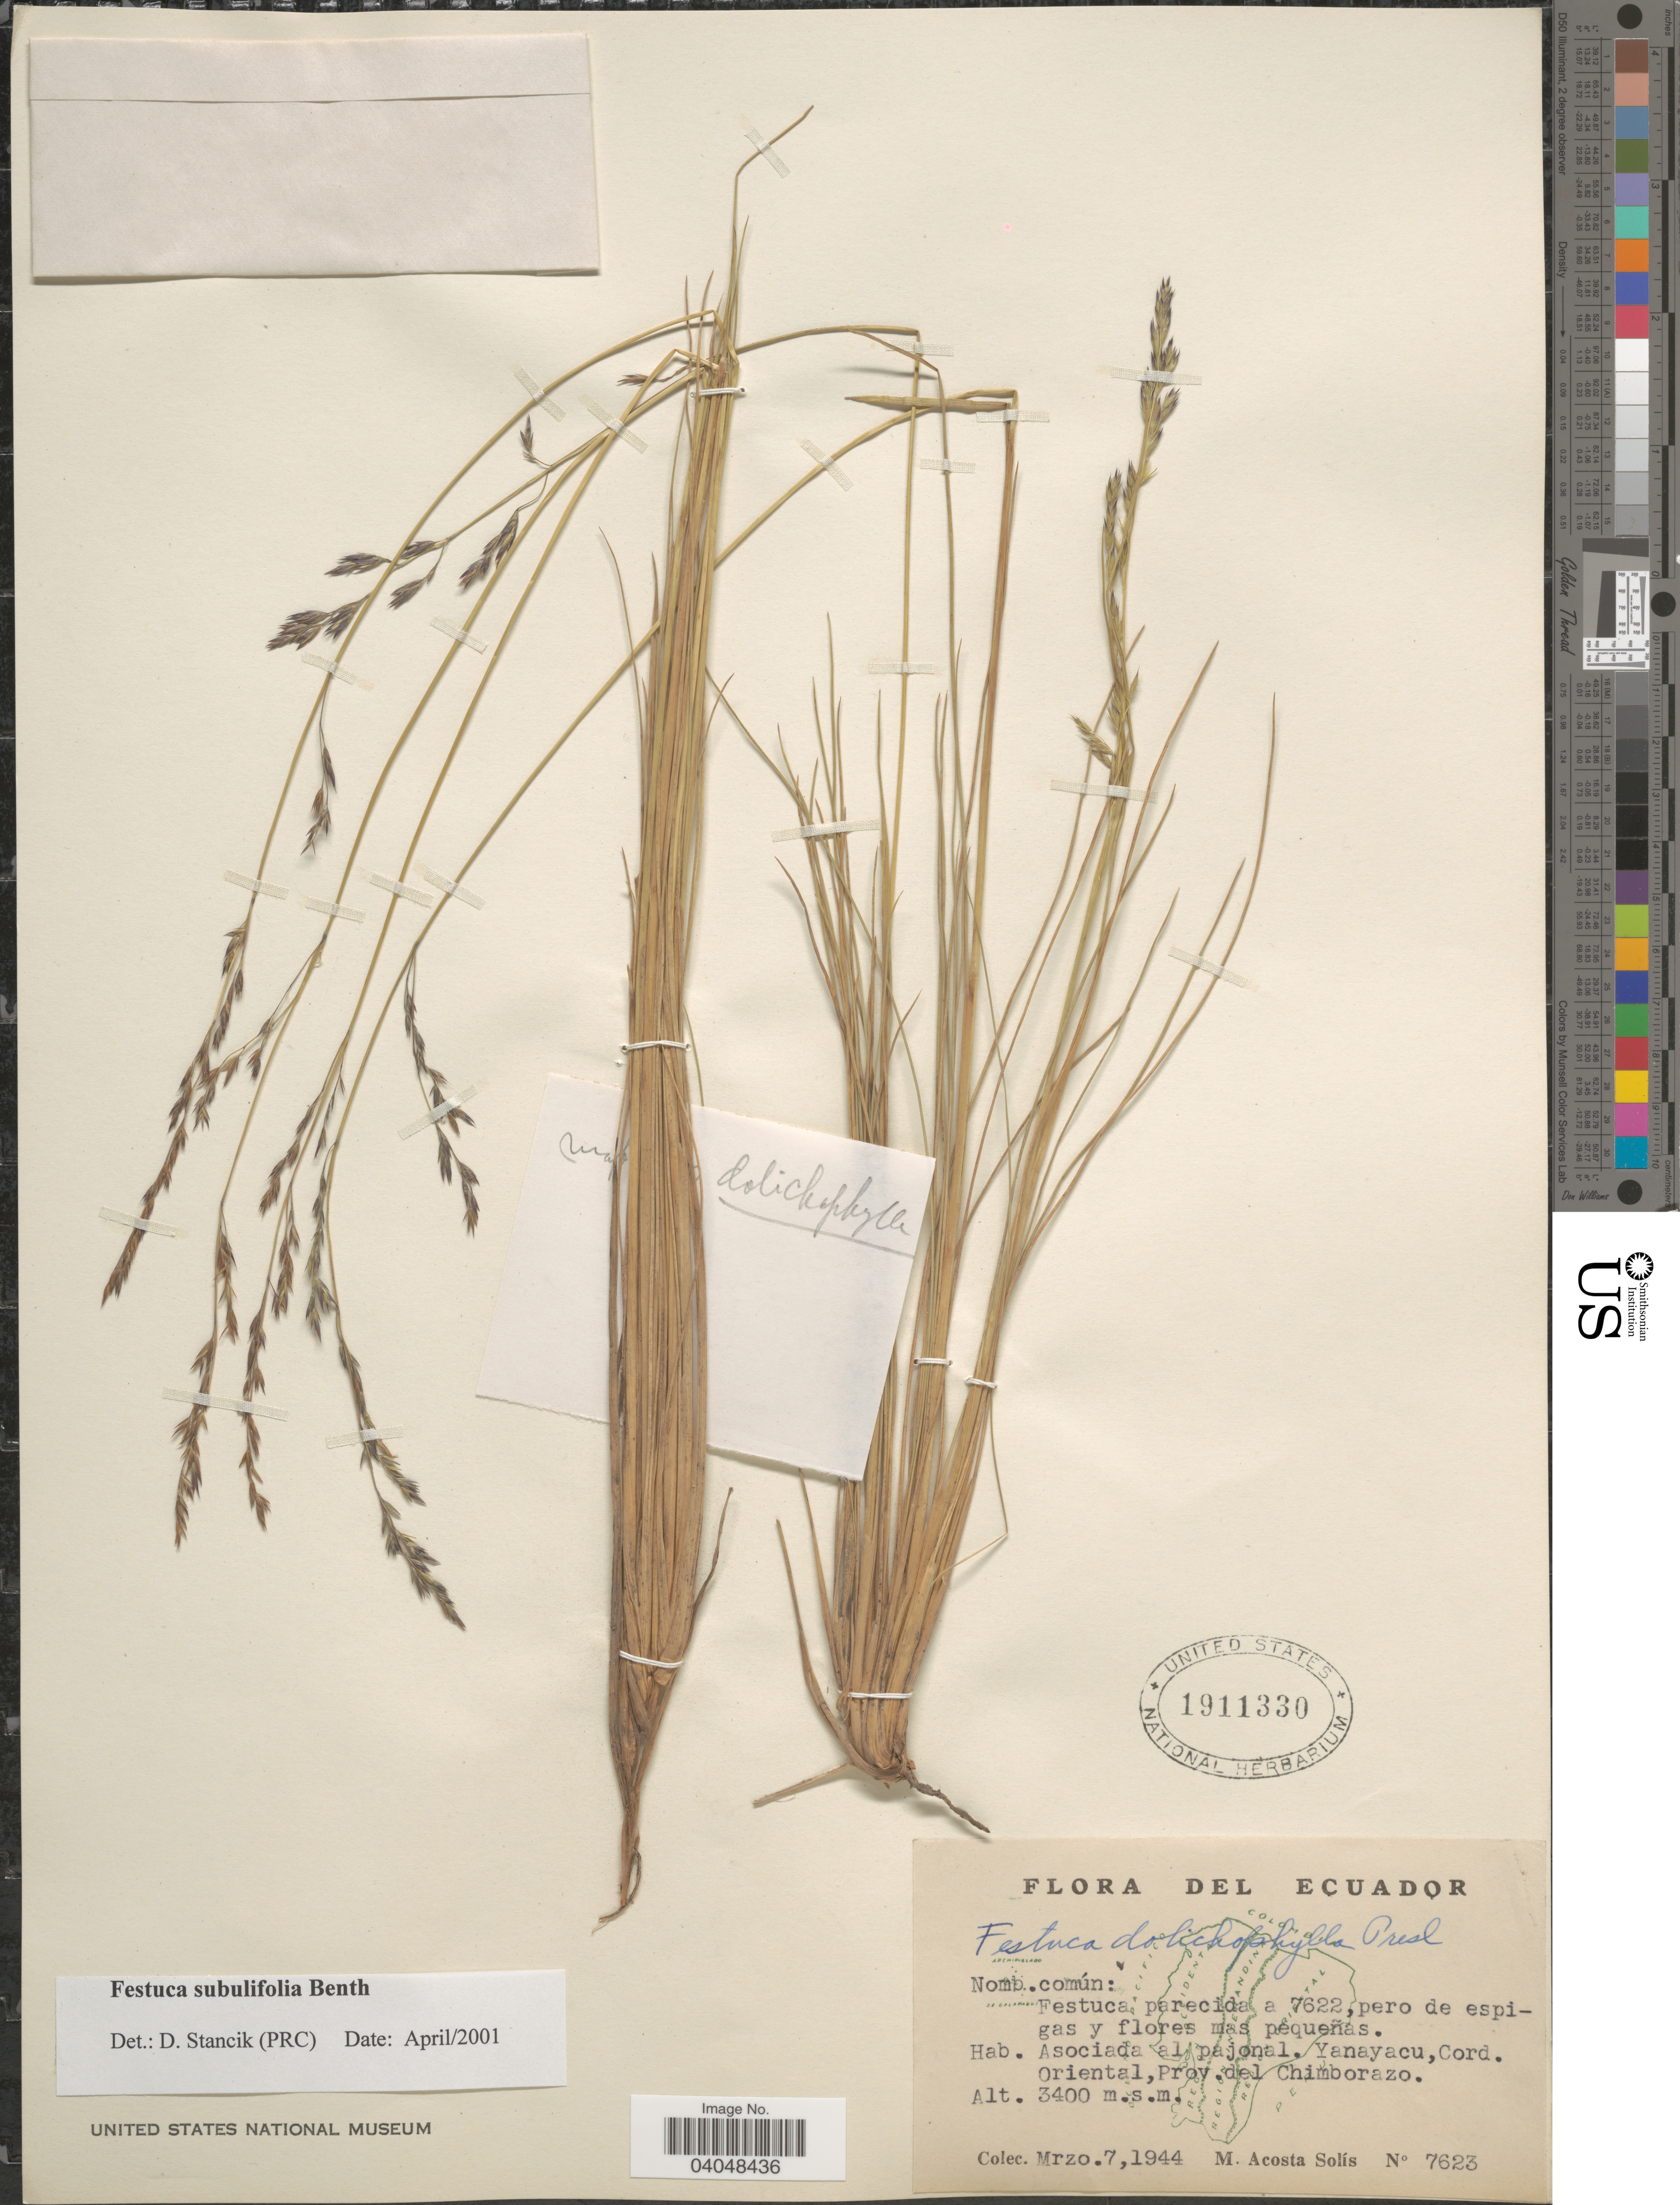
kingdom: Plantae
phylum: Tracheophyta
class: Liliopsida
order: Poales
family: Poaceae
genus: Festuca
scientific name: Festuca subulifolia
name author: Benth.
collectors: M. Acosta Solis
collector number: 7623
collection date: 1944-03-07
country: Ecuador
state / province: Chimborazo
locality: Yanayacu, Cord. Oriental.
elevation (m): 3400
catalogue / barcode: US 1911330